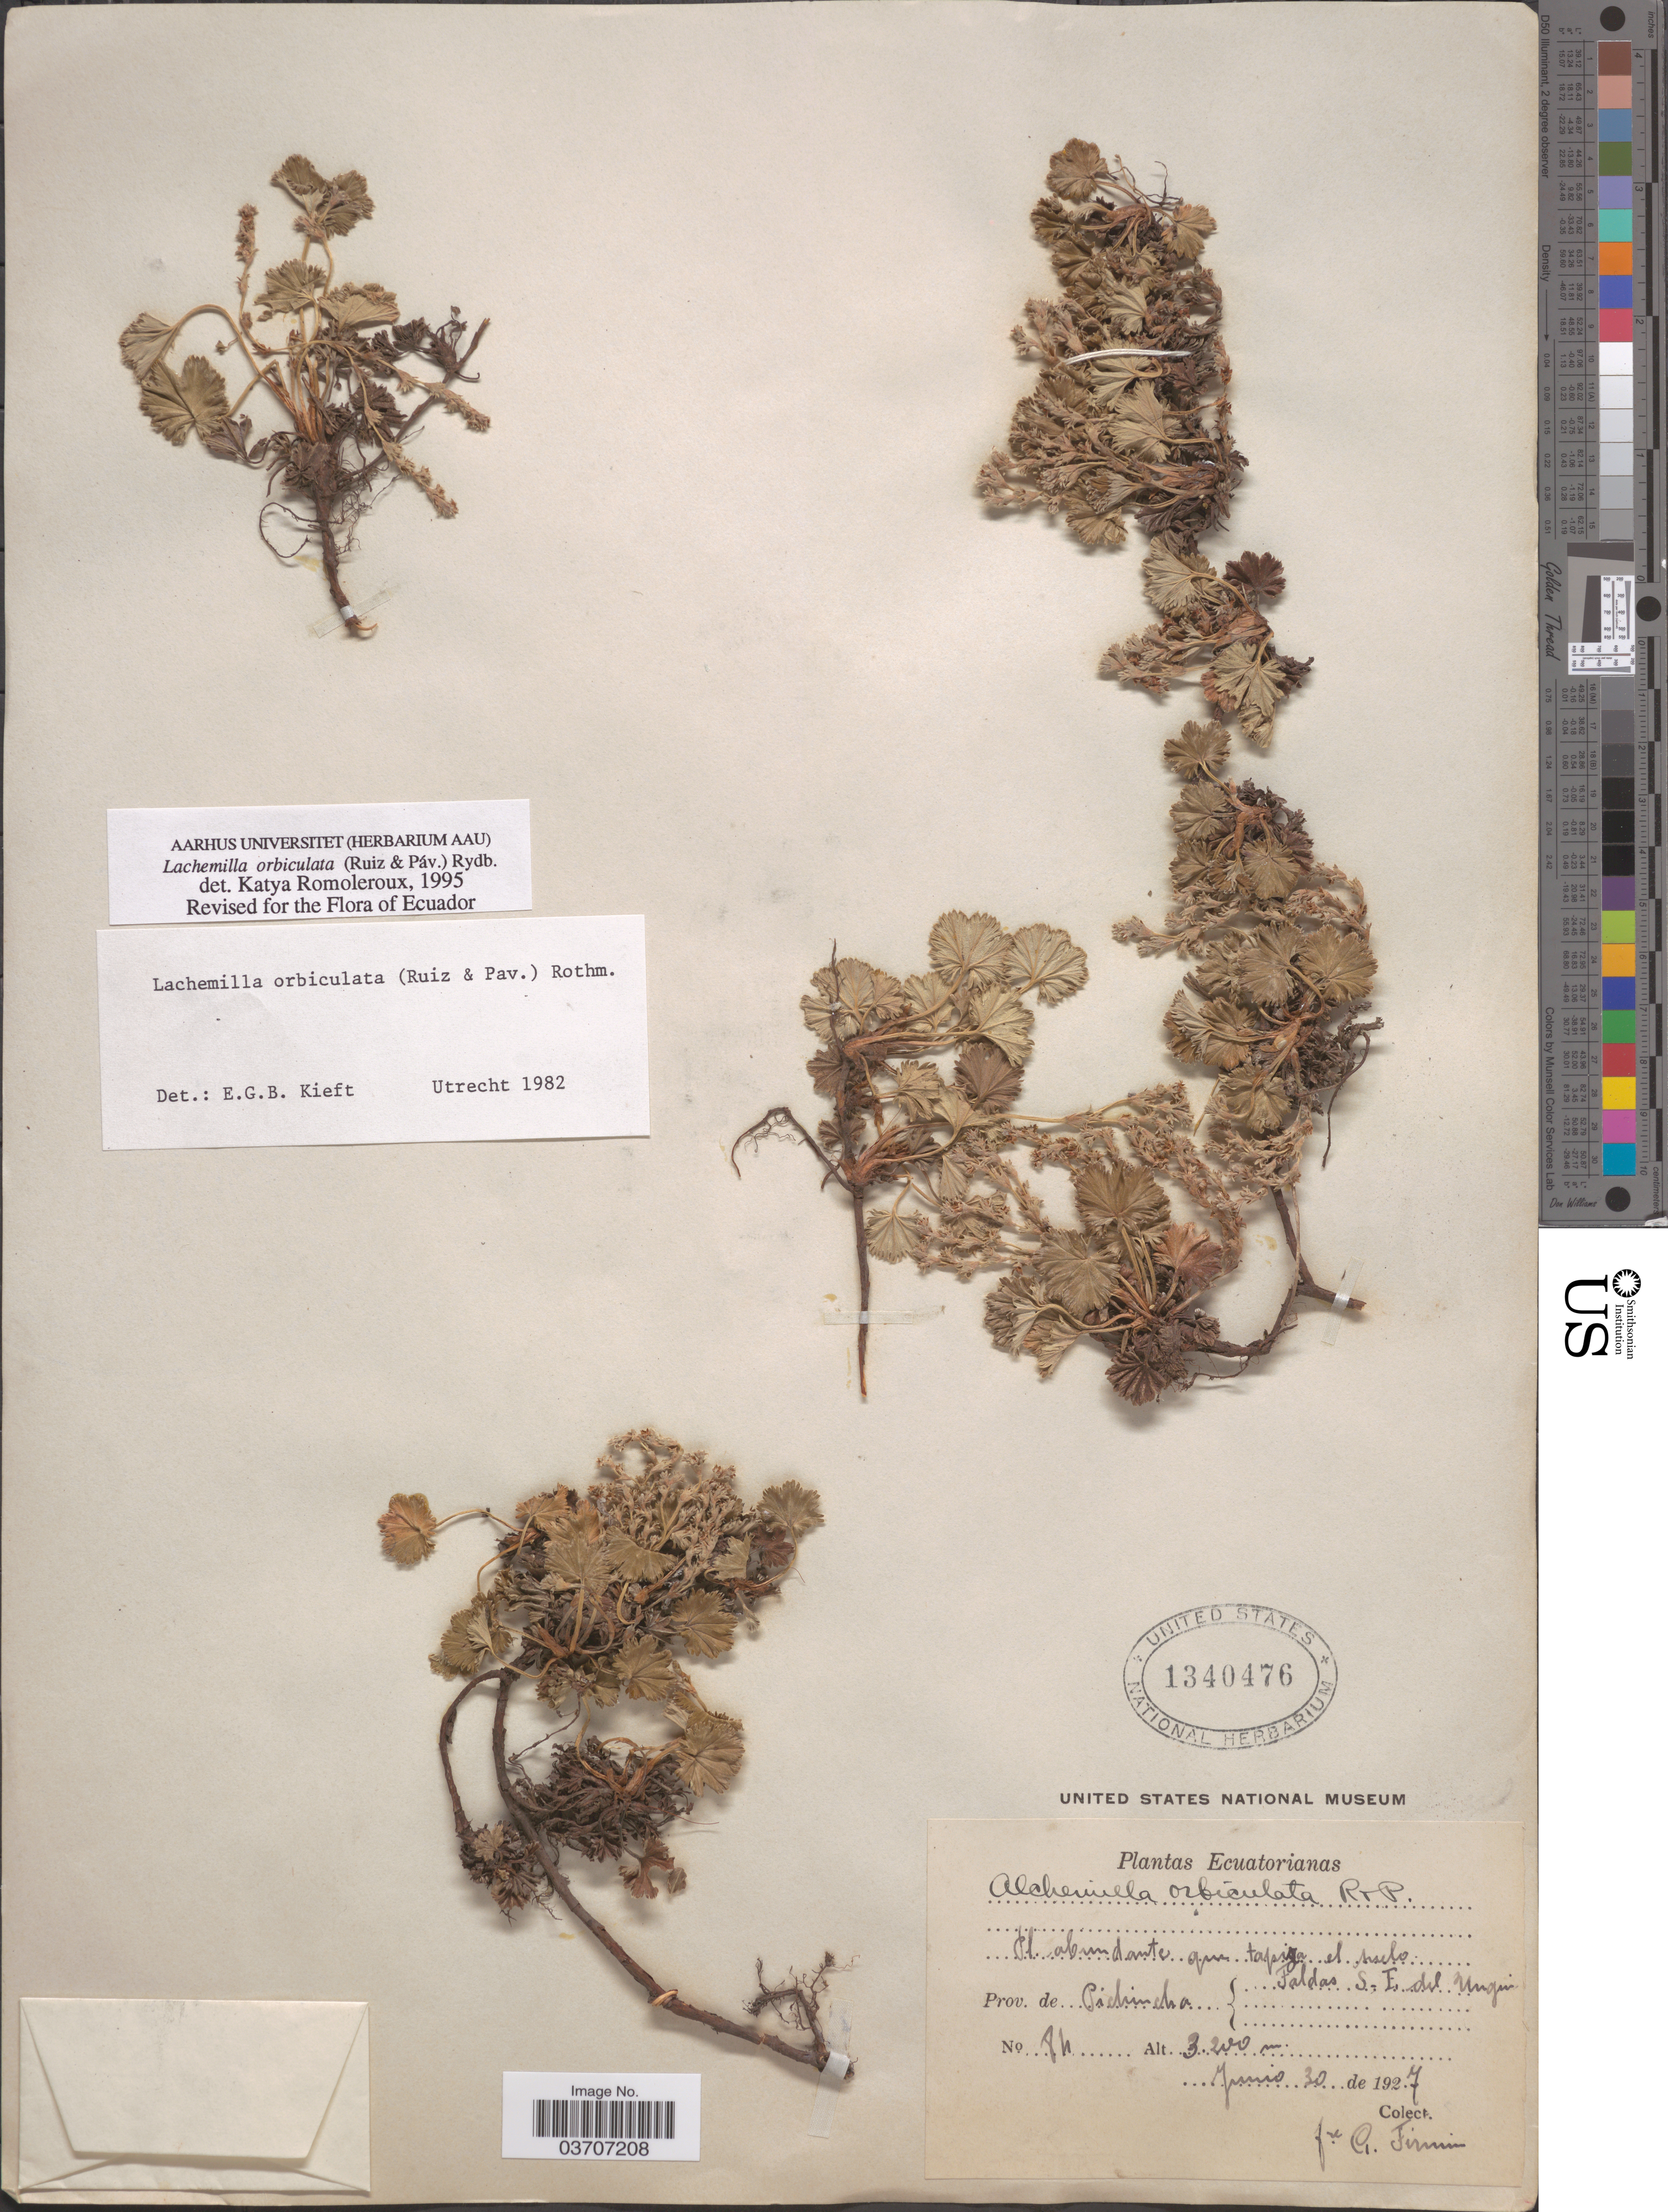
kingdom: Plantae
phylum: Tracheophyta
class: Magnoliopsida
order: Rosales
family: Rosaceae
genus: Lachemilla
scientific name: Lachemilla orbiculata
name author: (Ruiz & Pav.) Rydb.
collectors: F. Firmin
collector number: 8h*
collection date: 1927-06-30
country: Ecuador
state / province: Pichincha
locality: Faldas S.E. del Ungui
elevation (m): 3200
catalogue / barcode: US 1340476